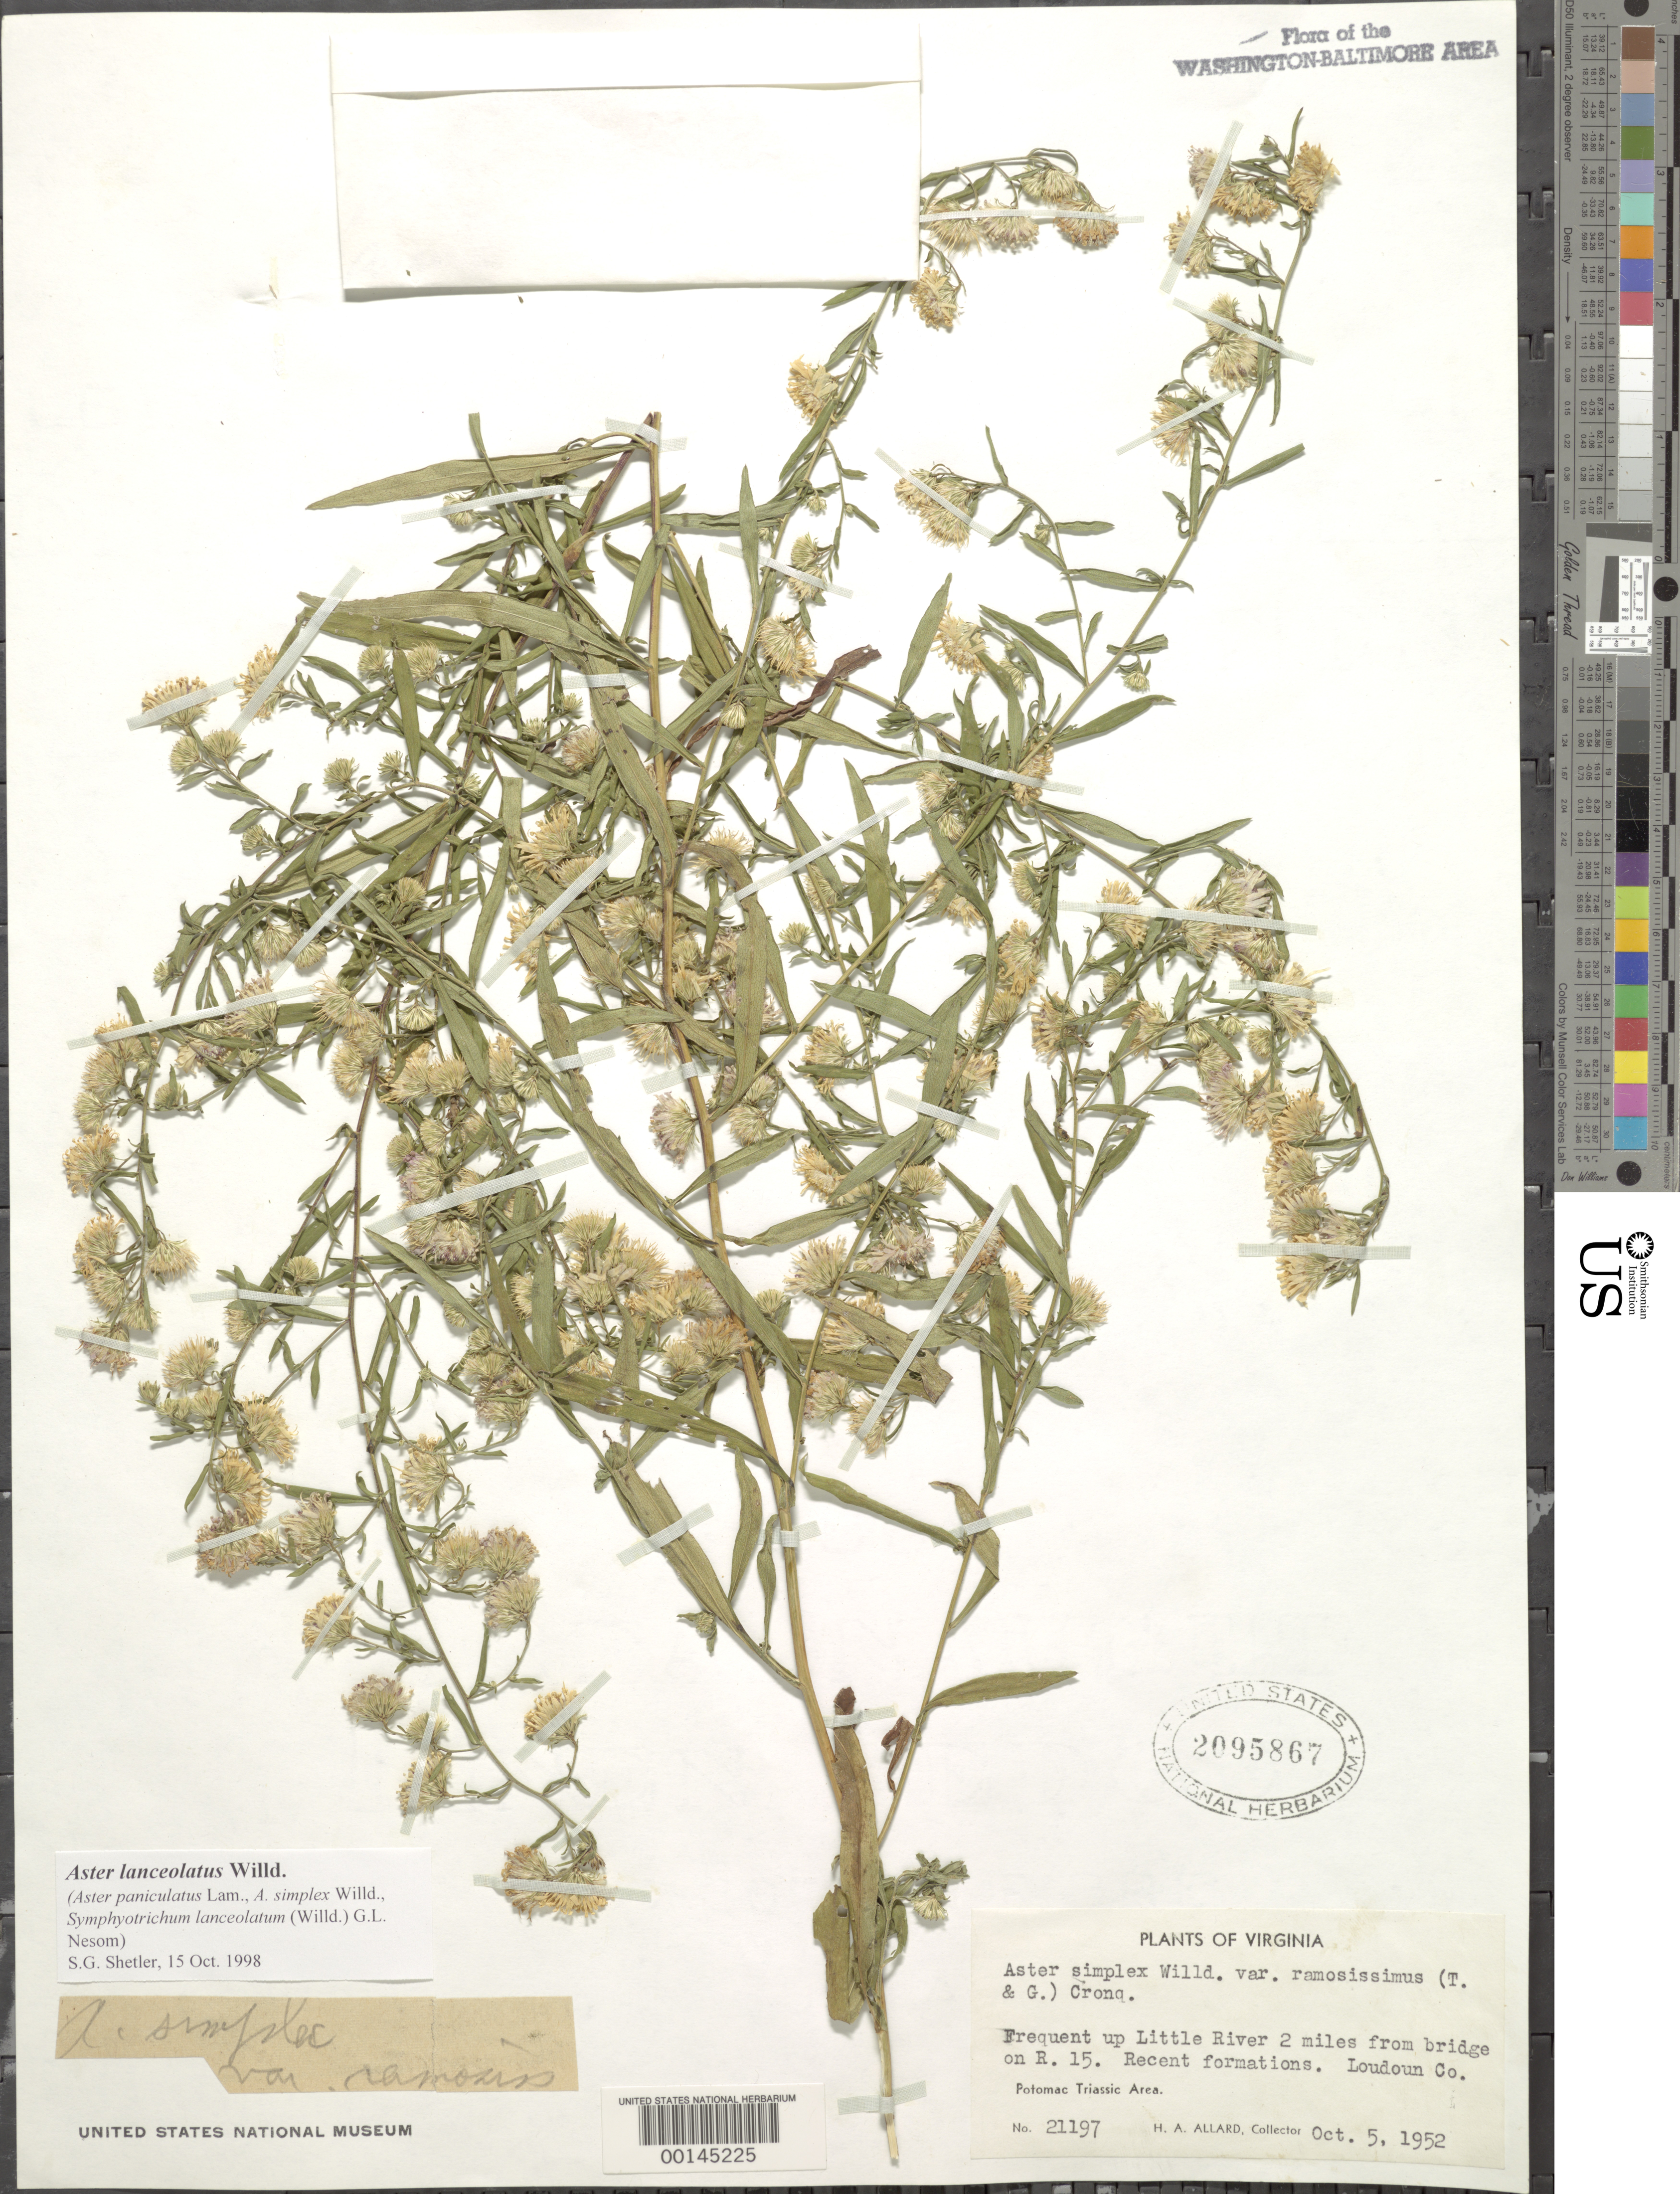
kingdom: Plantae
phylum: Tracheophyta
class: Magnoliopsida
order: Asterales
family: Asteraceae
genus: Symphyotrichum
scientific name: Symphyotrichum lanceolatum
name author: (Willd.) G.L. Nesom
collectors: H. A. Allard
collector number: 21197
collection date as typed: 05 Oct 1952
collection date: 1952-10-05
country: United States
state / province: Virginia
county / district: Loudoun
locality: Little River near Bridge on Rt. 15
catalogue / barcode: US 2095867